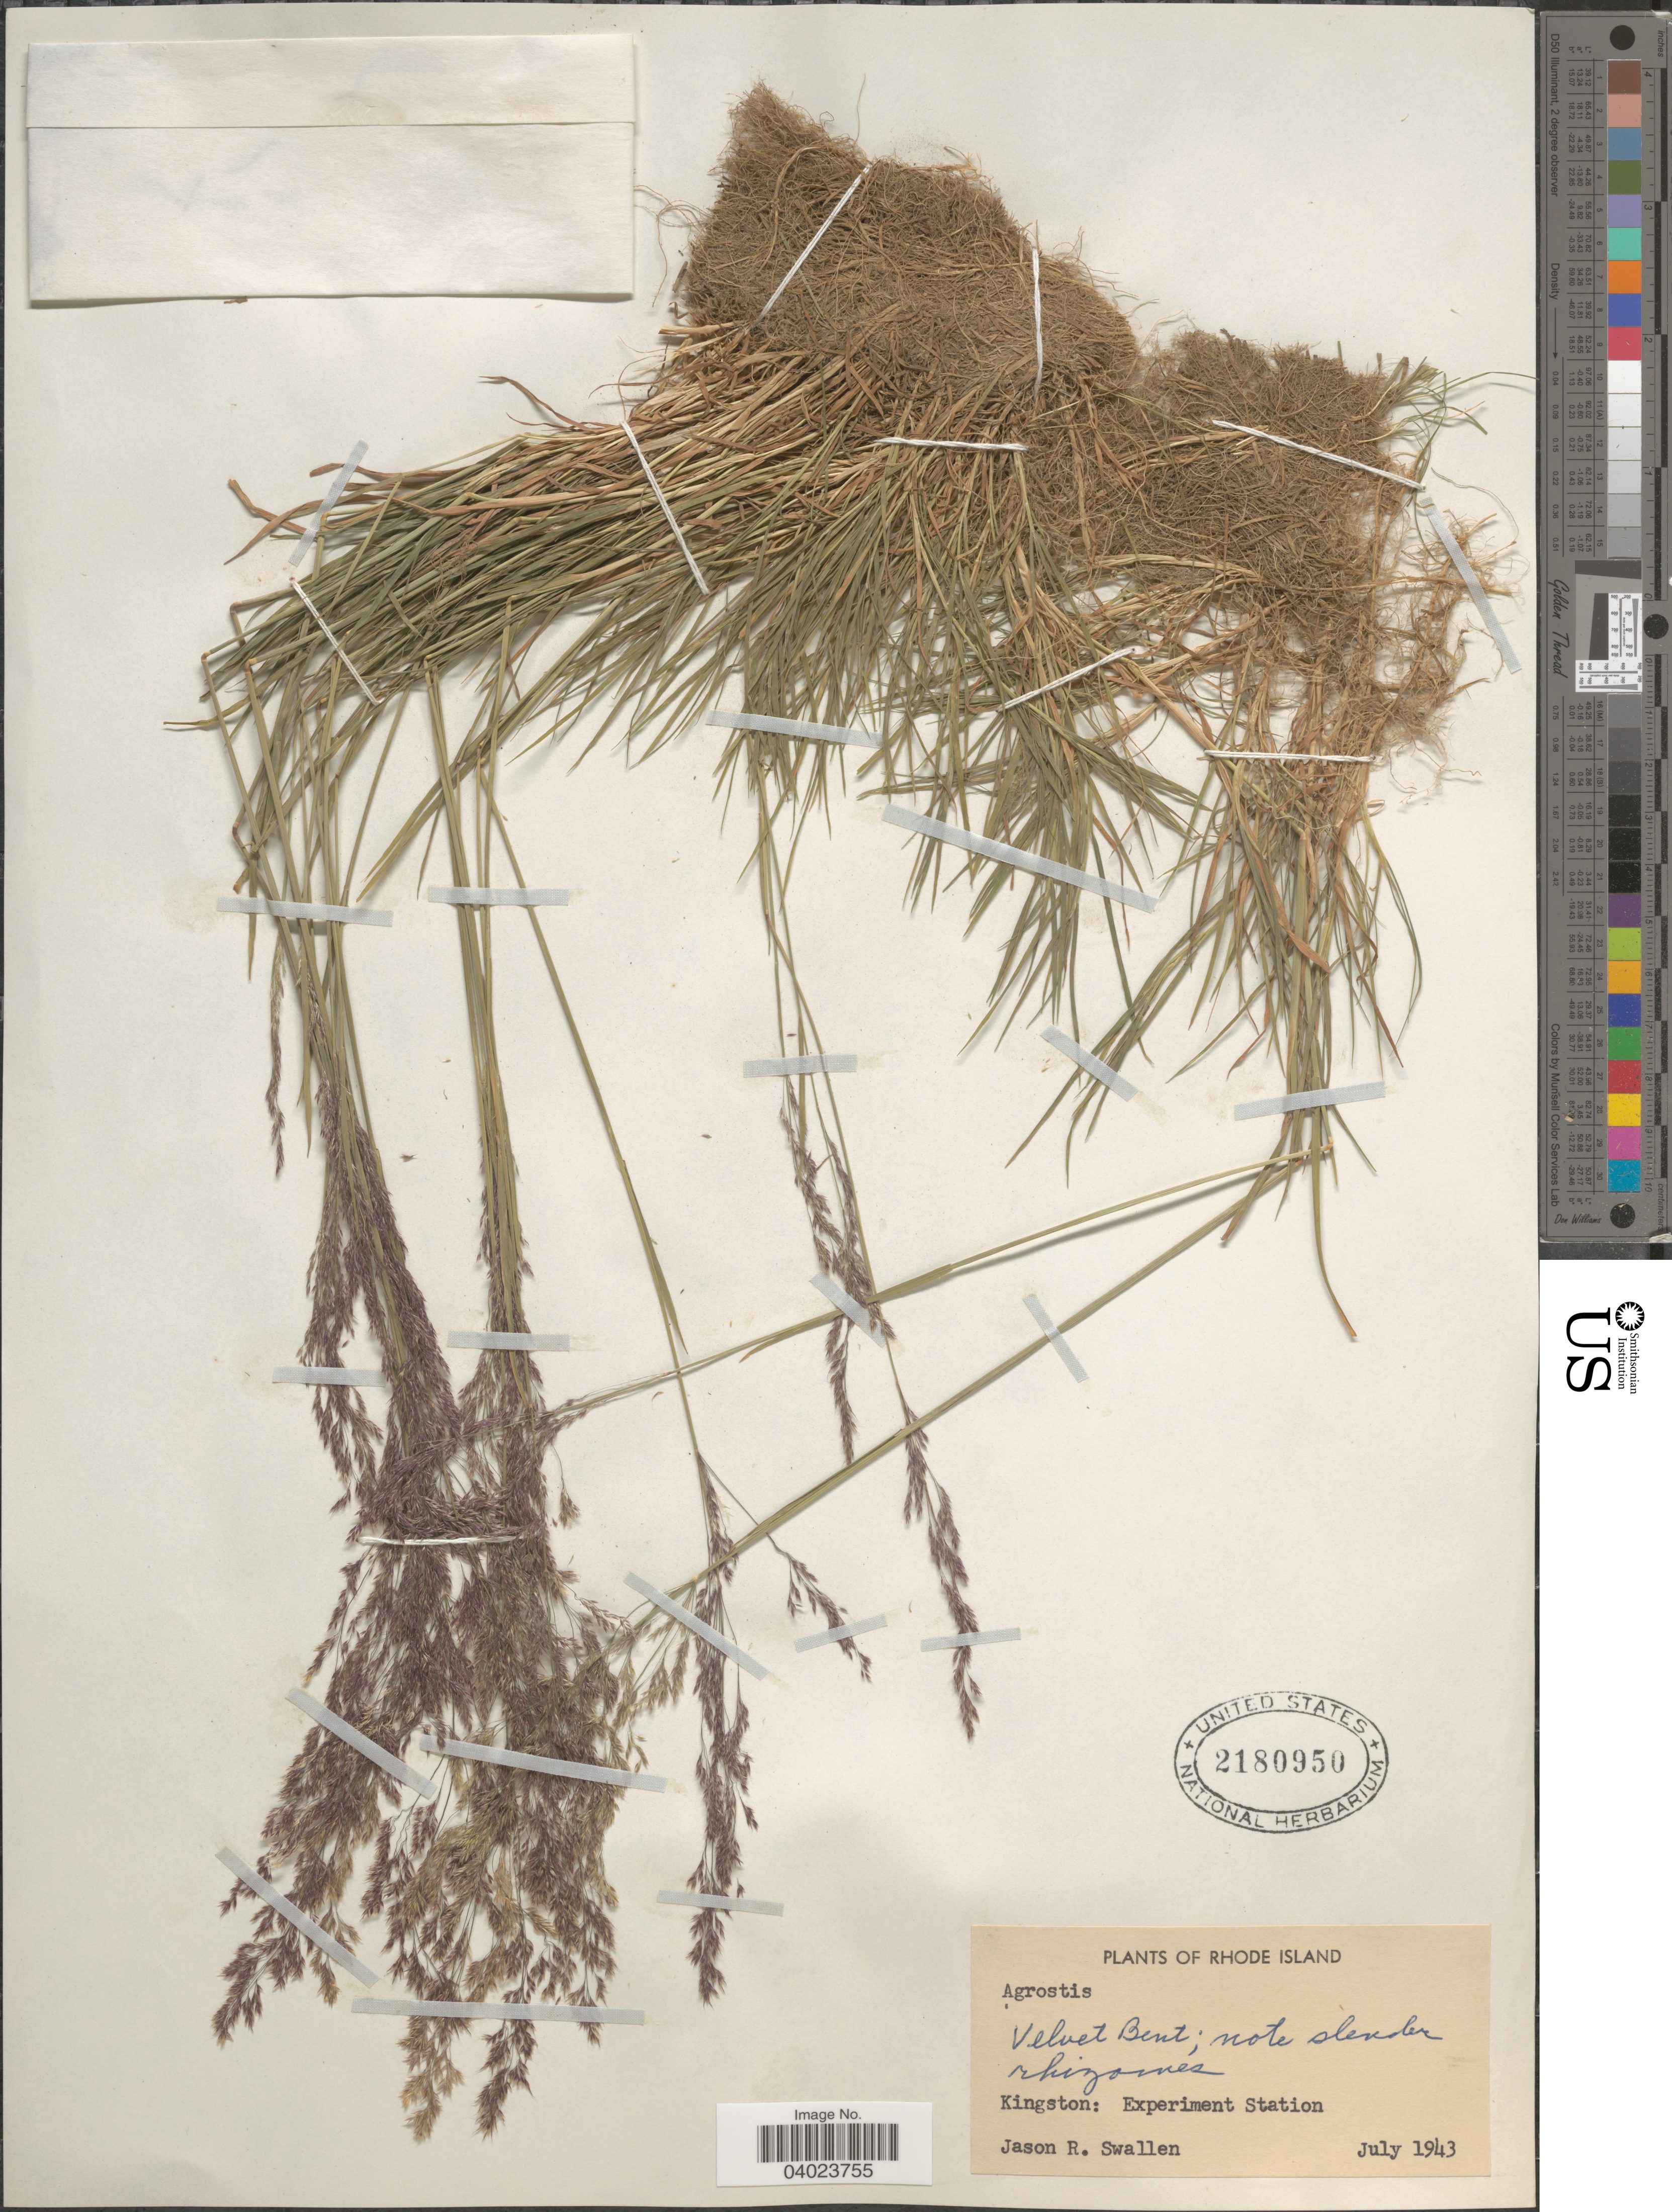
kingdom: Plantae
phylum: Tracheophyta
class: Liliopsida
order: Poales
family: Poaceae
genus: Agrostis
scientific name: Agrostis sp.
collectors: J. R. Swallen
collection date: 1943-07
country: United States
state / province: Rhode Island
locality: Kingston: Experiment Station.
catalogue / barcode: US 2180950